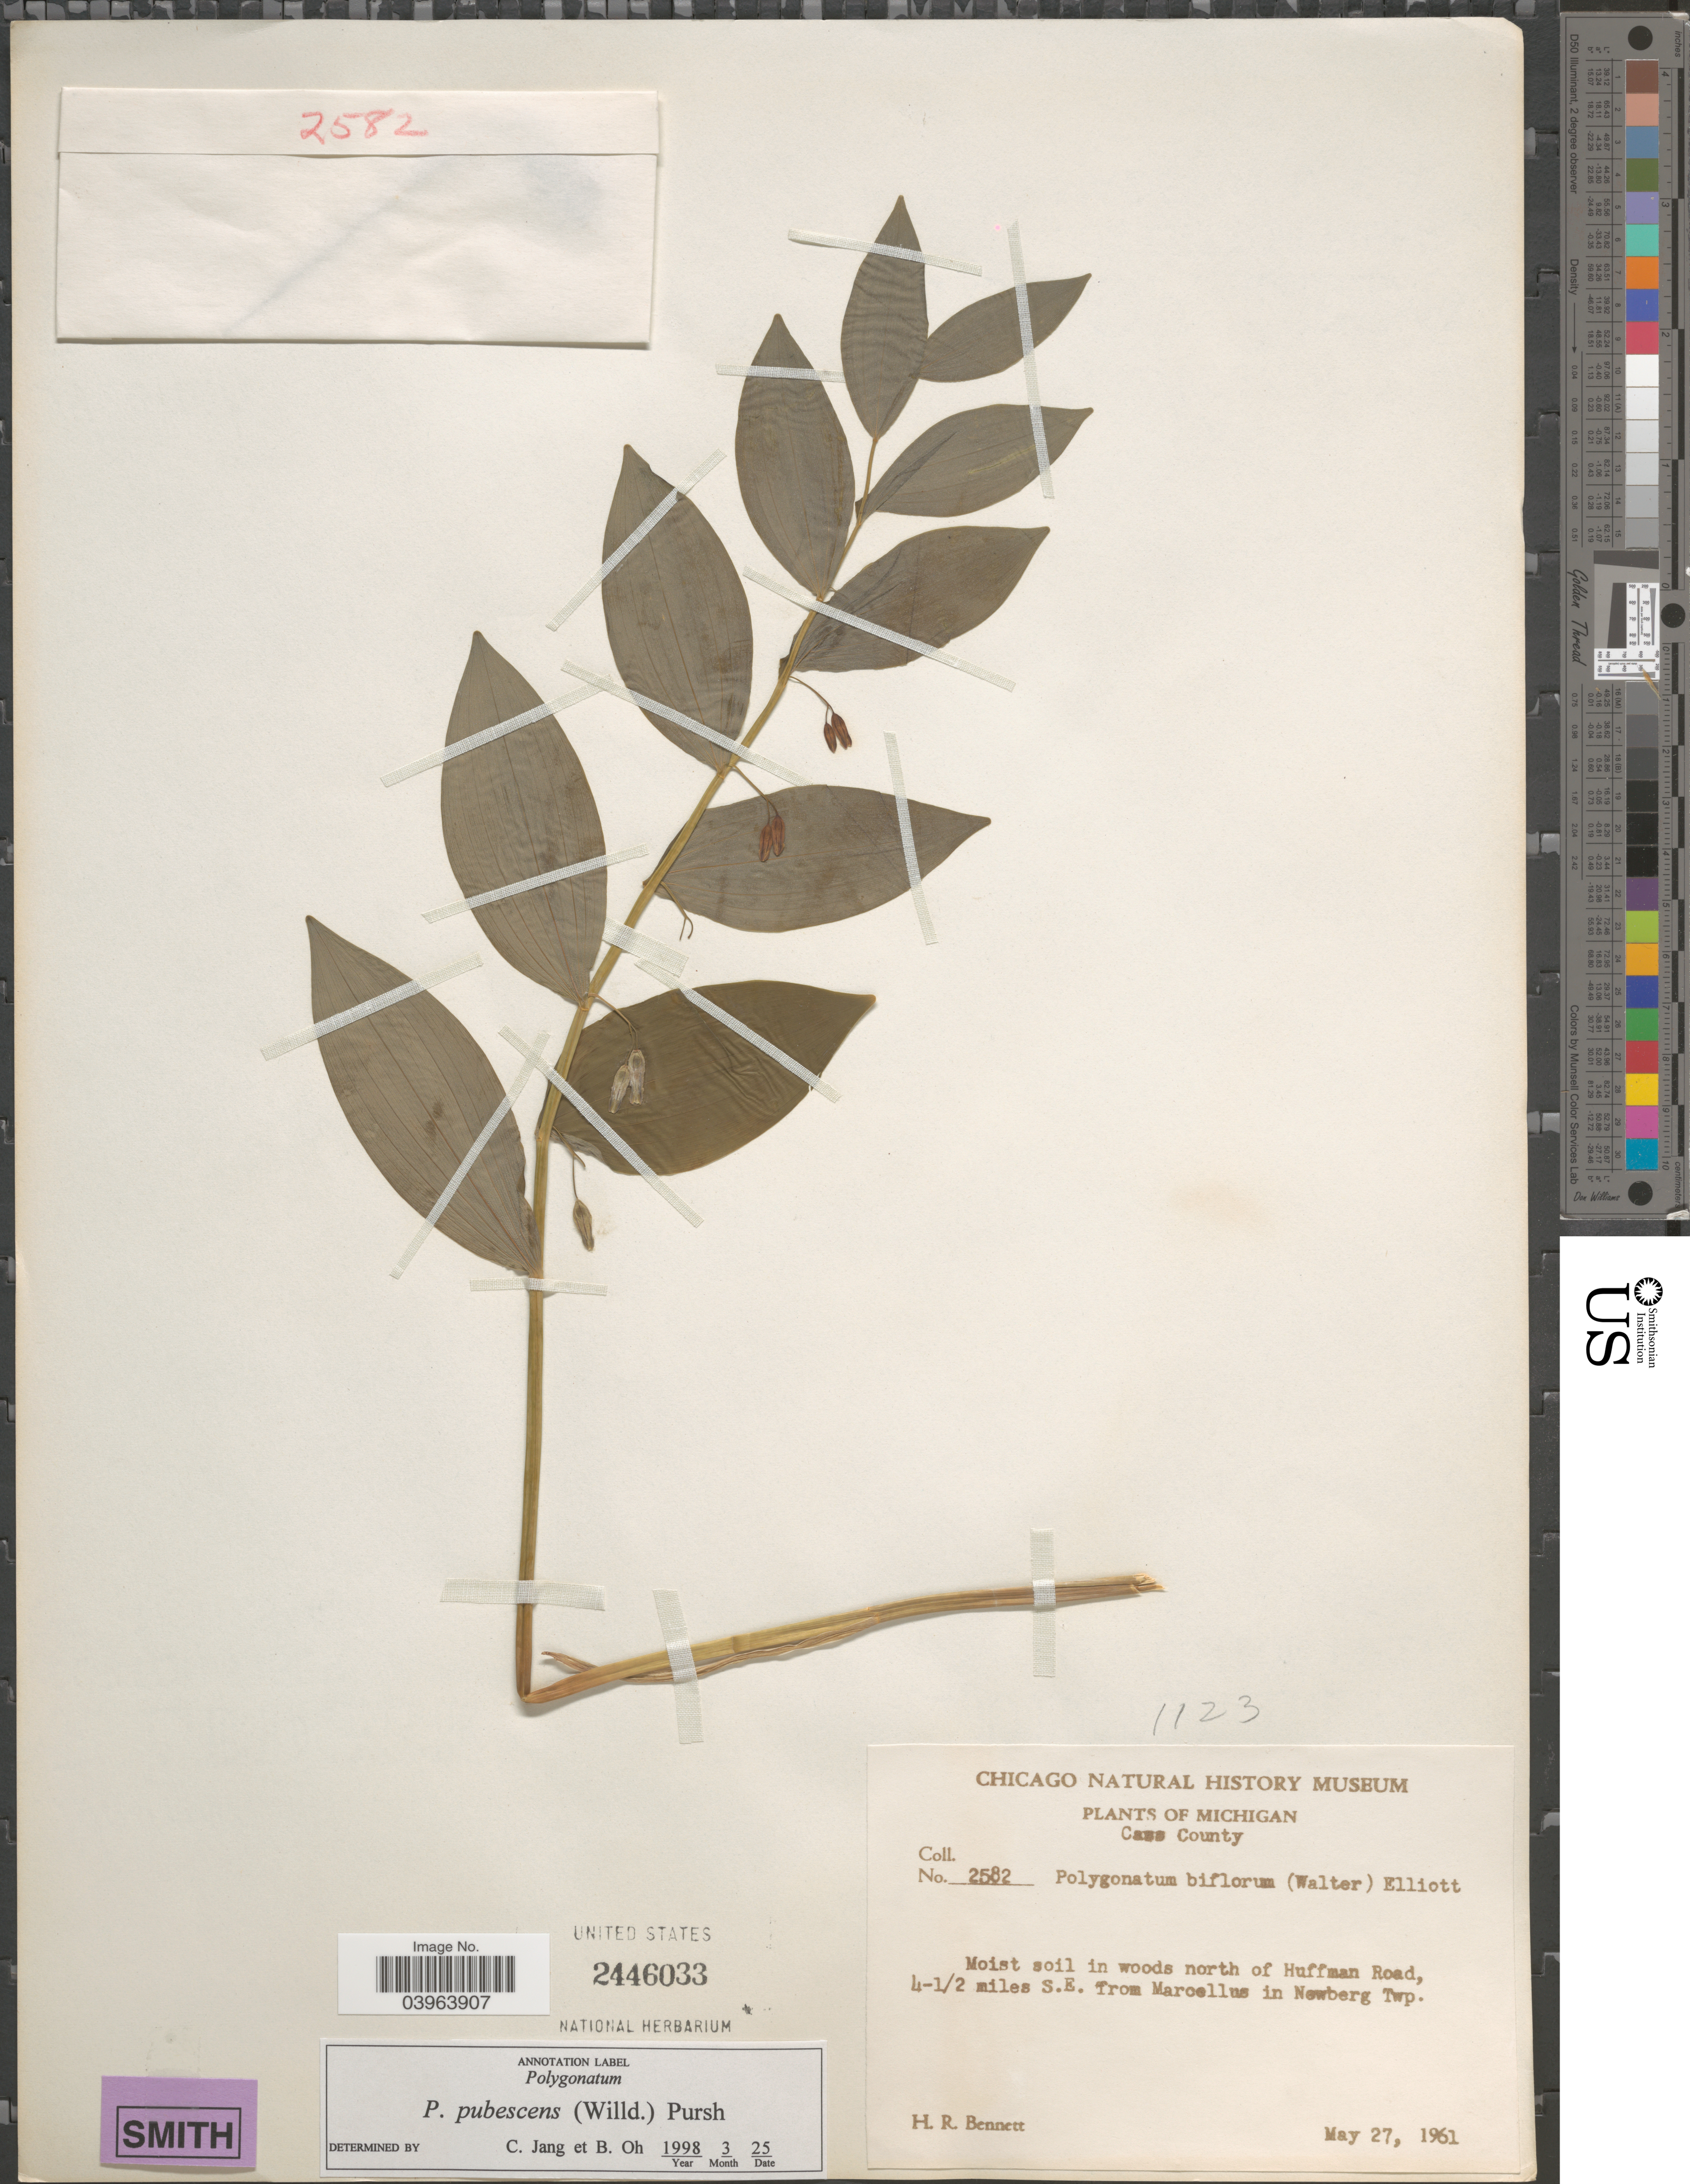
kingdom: Plantae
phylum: Tracheophyta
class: Liliopsida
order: Asparagales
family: Asparagaceae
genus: Polygonatum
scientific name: Polygonatum pubescens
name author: (Willd.) Pursh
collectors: H. R. Bennett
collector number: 2582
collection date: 1961-05-27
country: United States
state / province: Michigan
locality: Cass County. Moist soil in woods north of Huffman Road, 4-1/2 miles S.E. from Marcellus in Newberg Twp.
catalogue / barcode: US 2446033